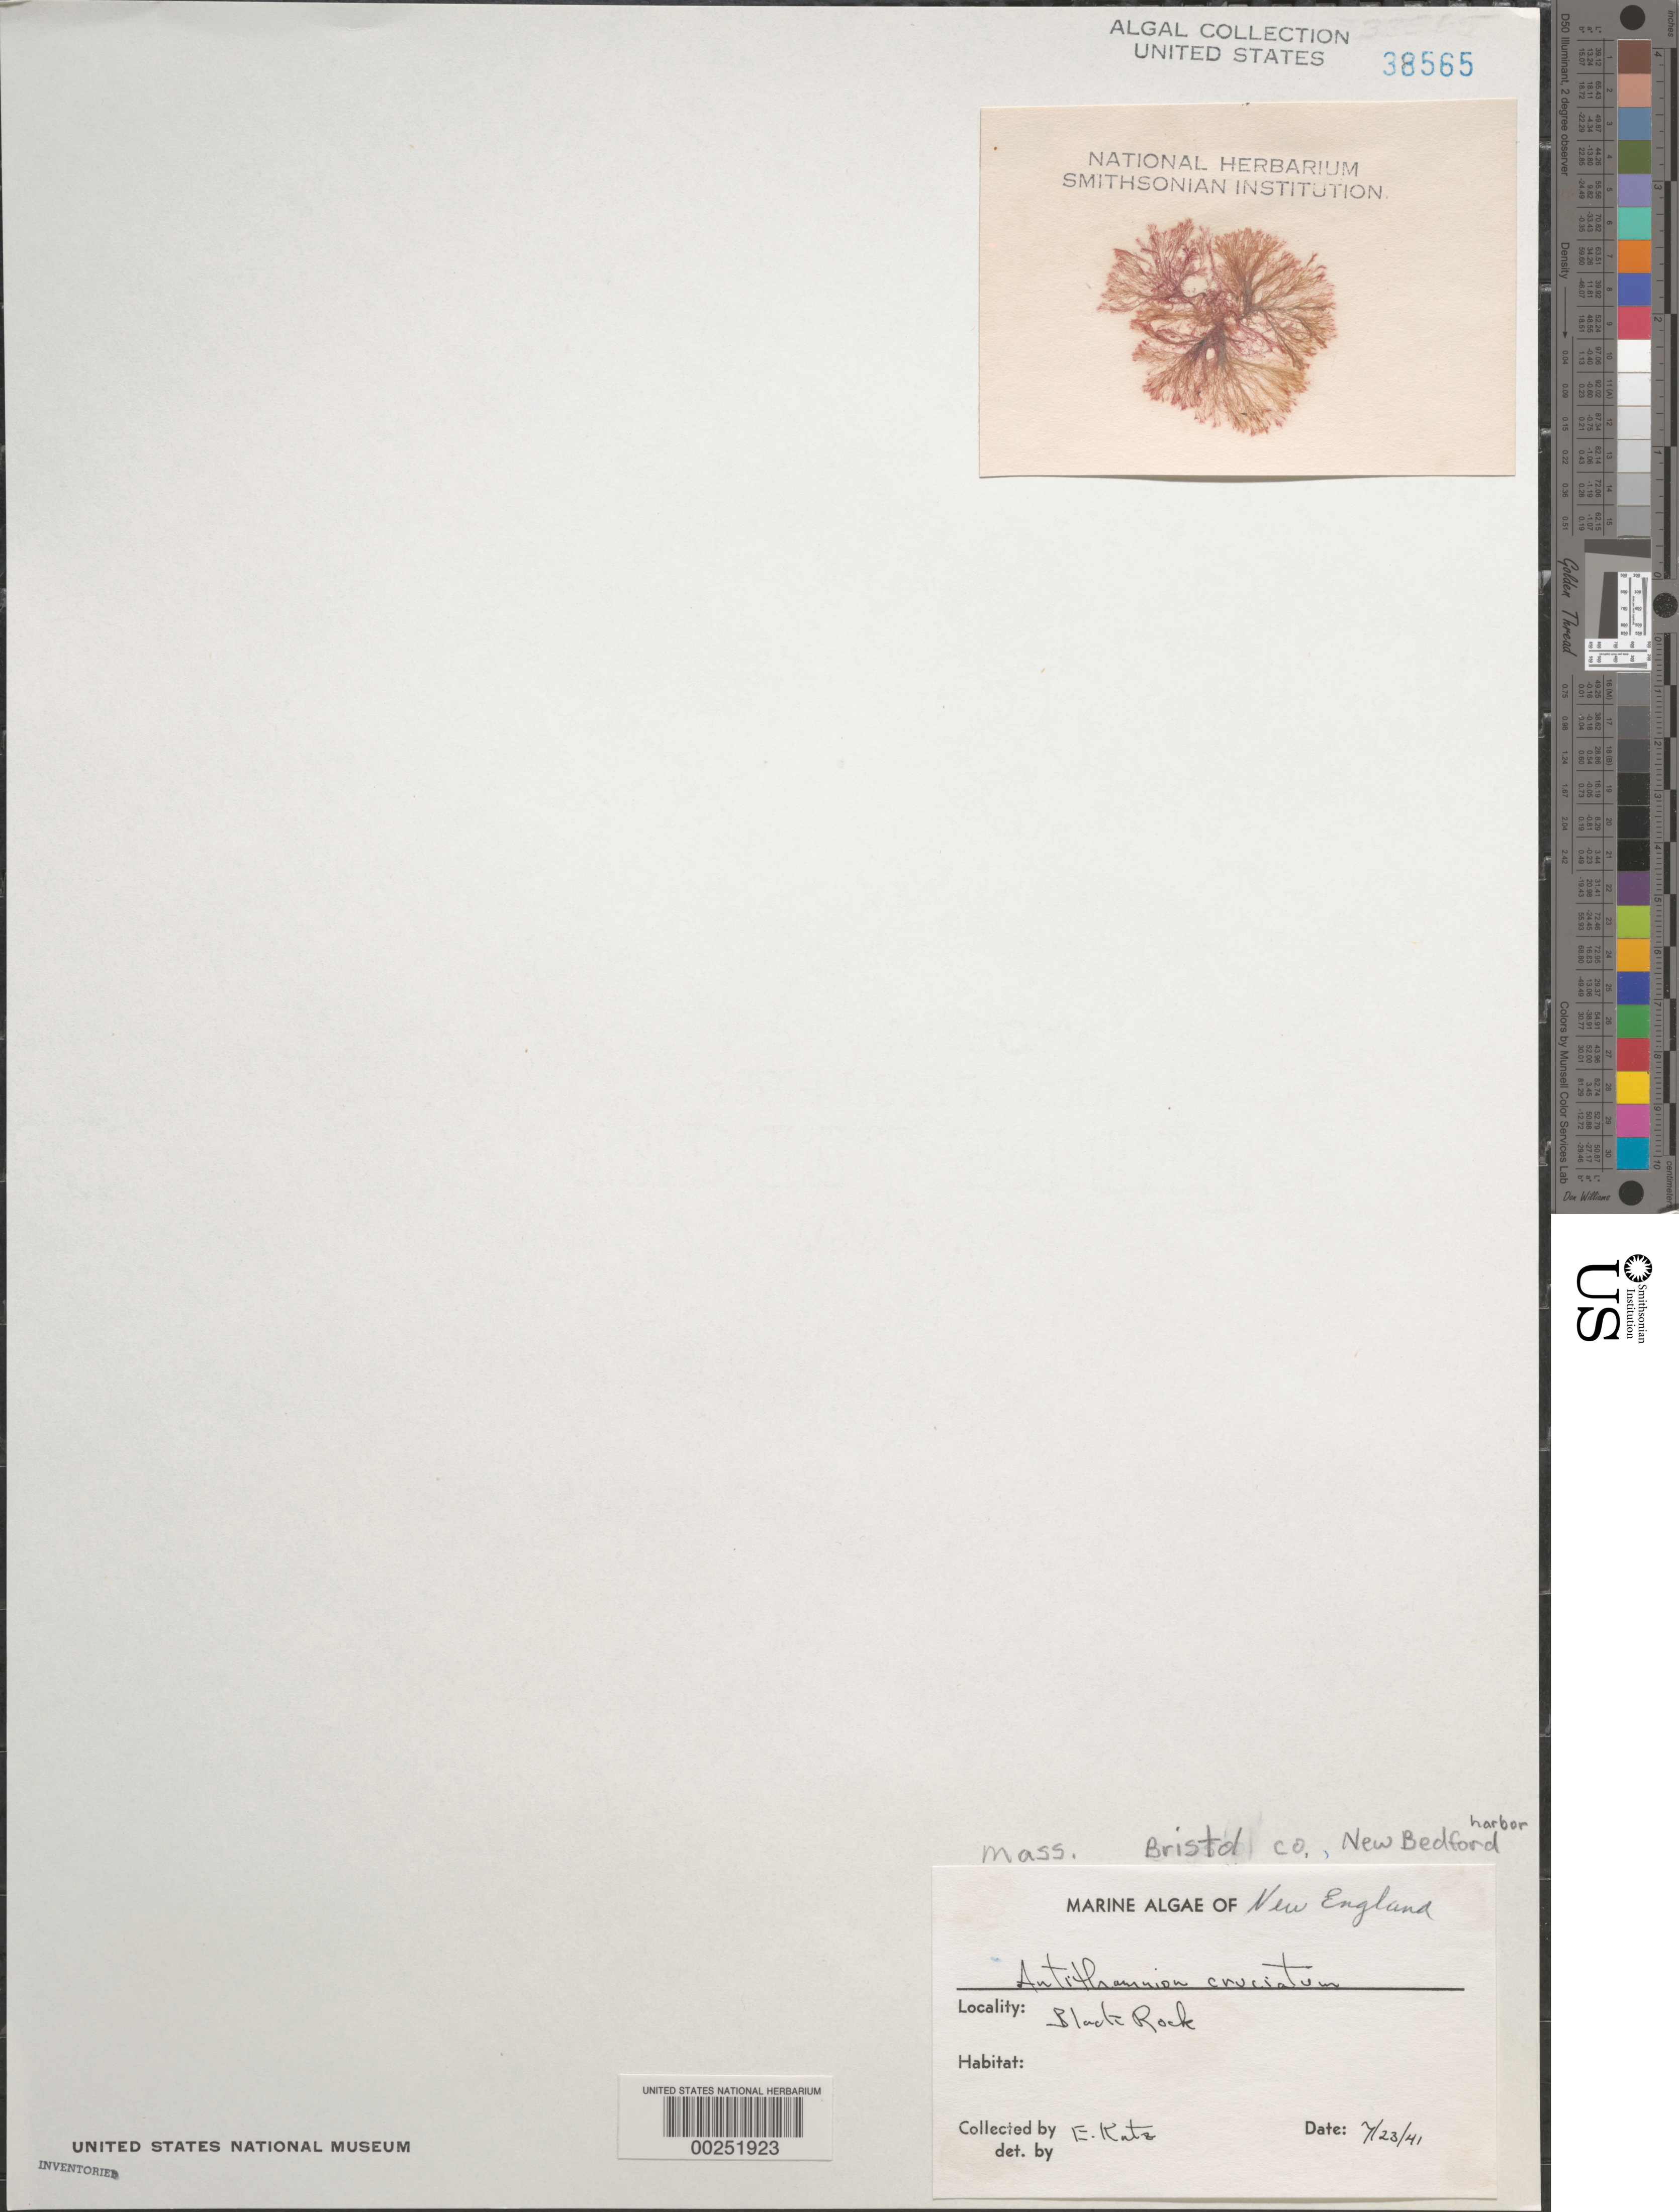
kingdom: Plantae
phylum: Rhodophyta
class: Florideophyceae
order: Ceramiales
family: Ceramiaceae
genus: Antithamnion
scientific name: Antithamnion cruciatum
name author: (C. Agardh) Näg.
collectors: E. Katz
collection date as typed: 23 Jul 1941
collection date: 1941-07-23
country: United States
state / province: Massachusetts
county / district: Bristol County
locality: Black Rock, New Bedford Harbor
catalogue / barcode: US 38565